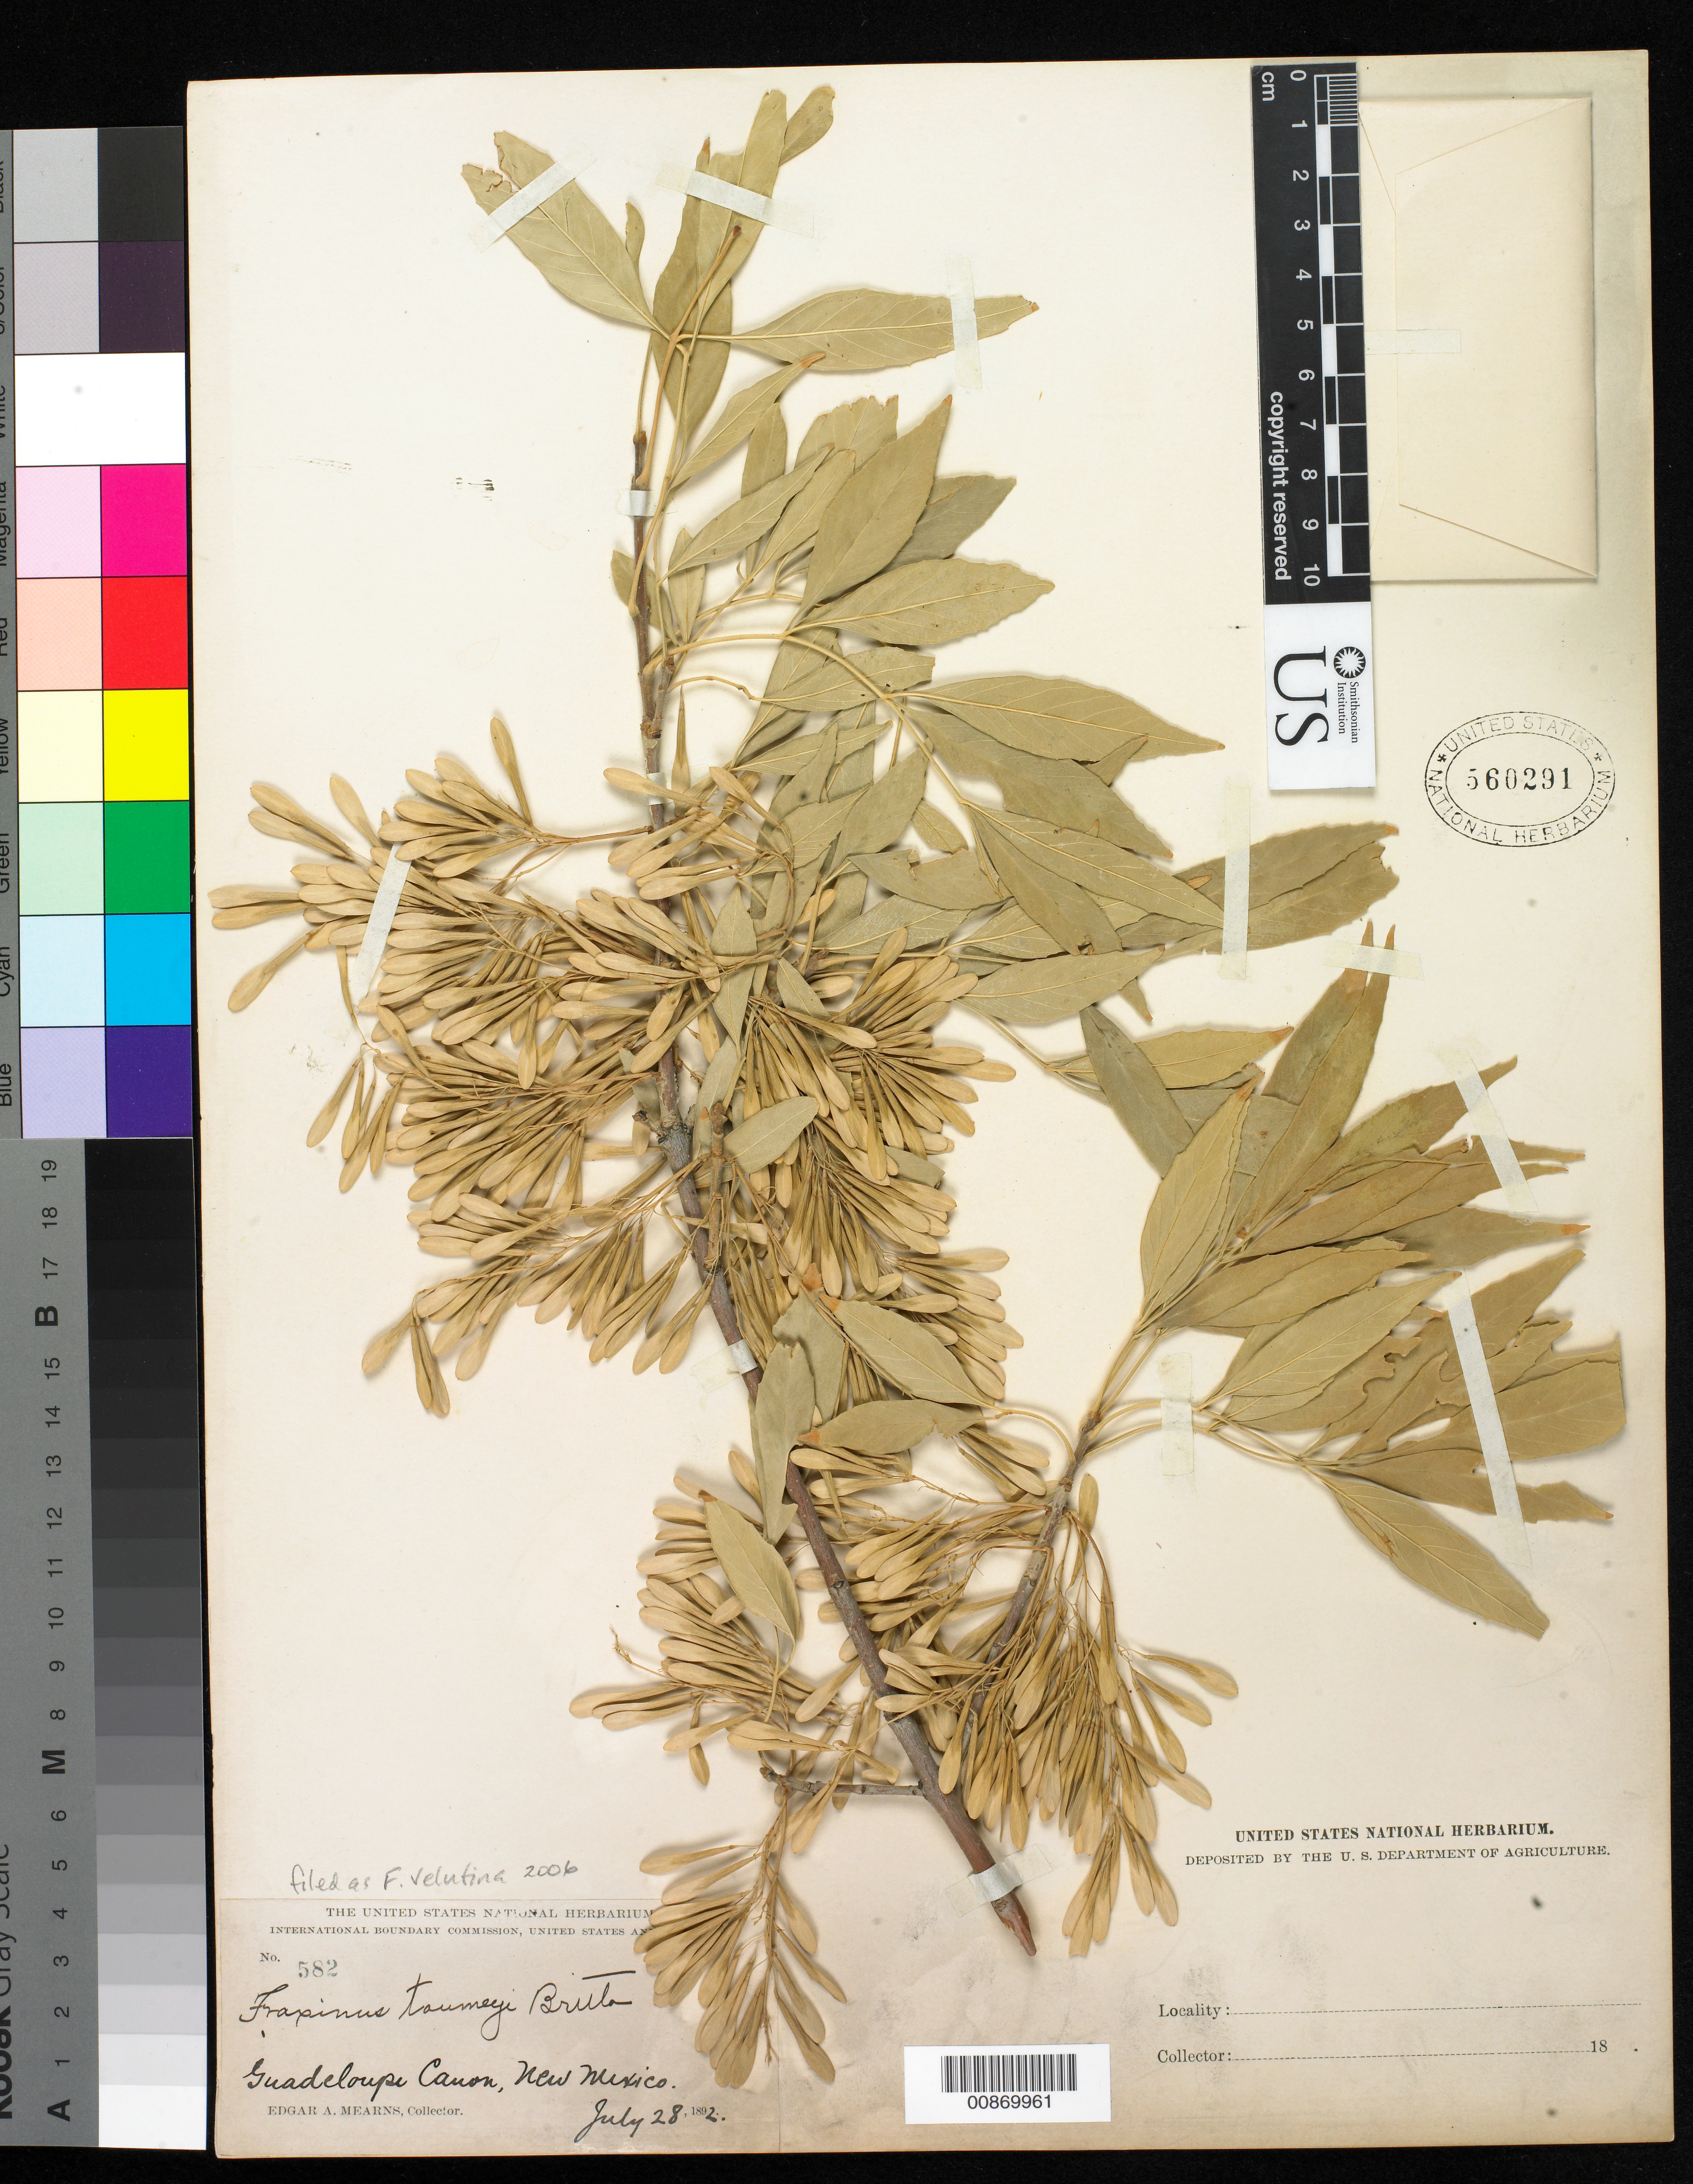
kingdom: Plantae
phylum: Tracheophyta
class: Magnoliopsida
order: Lamiales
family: Oleaceae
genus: Fraxinus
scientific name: Fraxinus velutina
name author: Torr.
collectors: E. A. Mearns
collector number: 582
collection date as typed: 28 Jul 1892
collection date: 1892-07-28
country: United States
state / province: New Mexico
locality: Guadalupe Cañon, New Mexico.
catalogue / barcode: US 560291